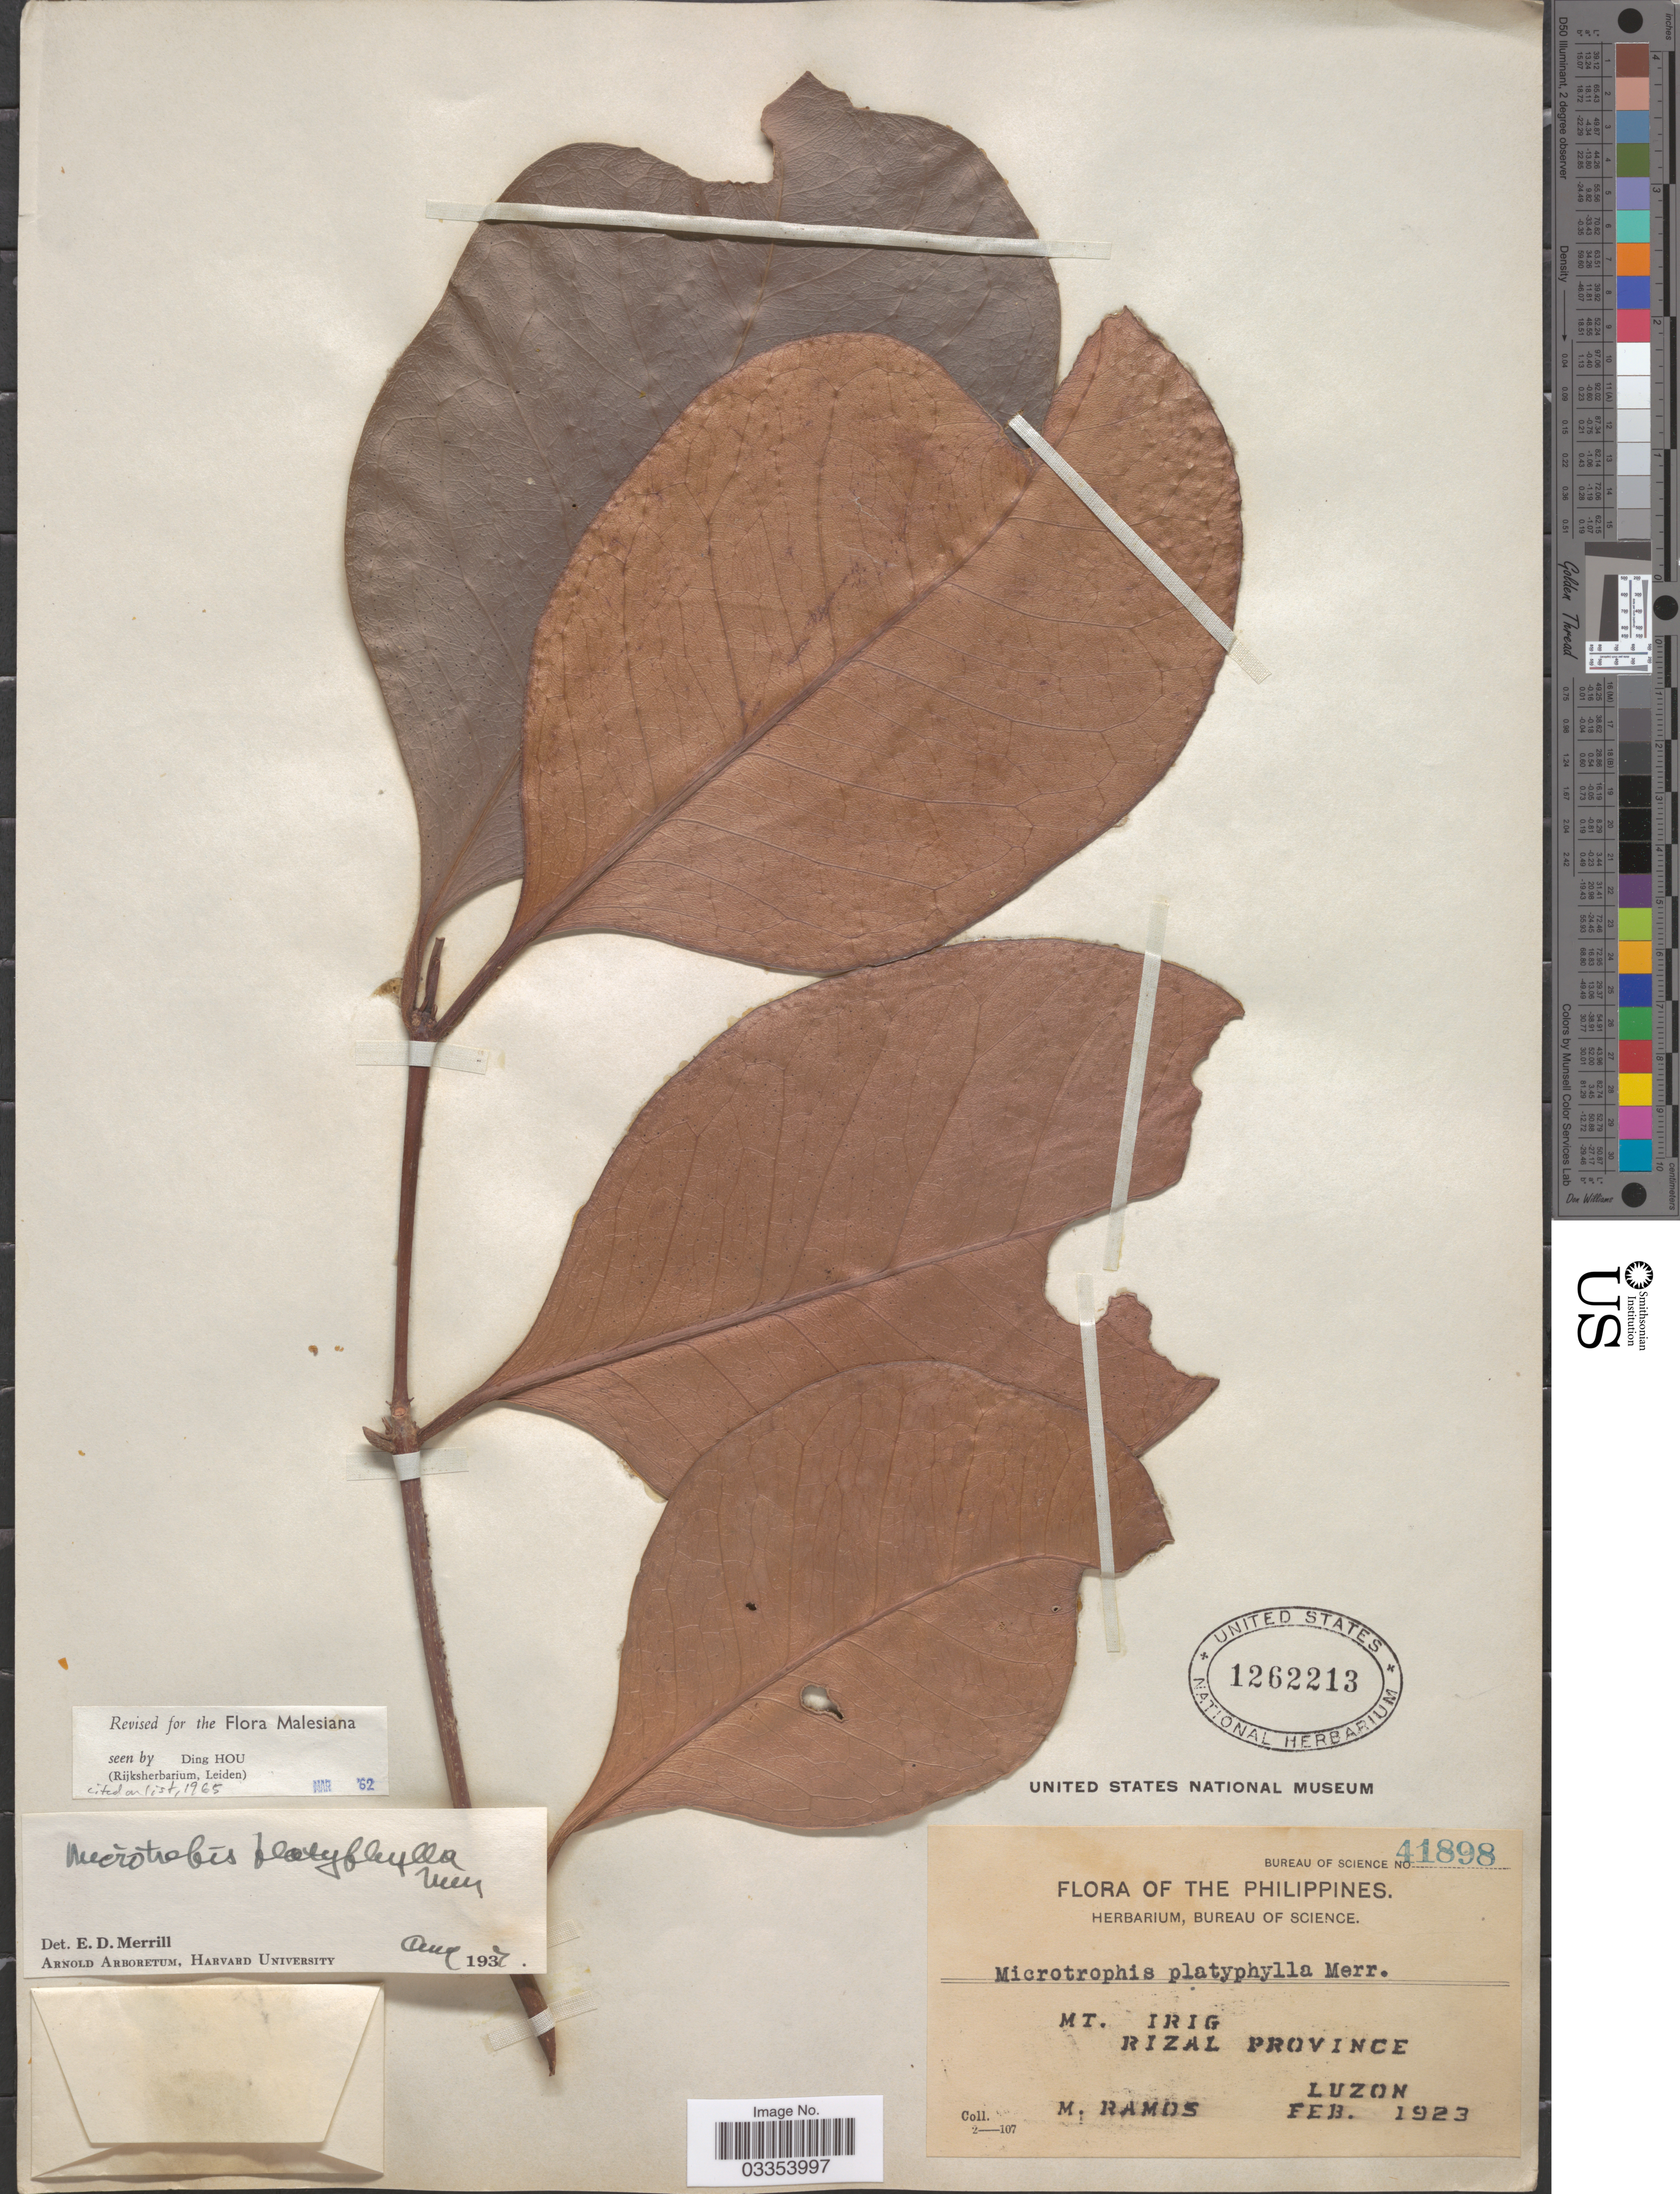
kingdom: Plantae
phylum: Tracheophyta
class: Magnoliopsida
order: Celastrales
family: Celastraceae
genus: Microtropis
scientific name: Microtropis platyphylla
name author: Merr.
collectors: M. Ramos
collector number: Bureau of Science 41898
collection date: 1923-02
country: Philippines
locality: Mt. Irig. Rizal Province. Luzon.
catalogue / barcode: US 1262213